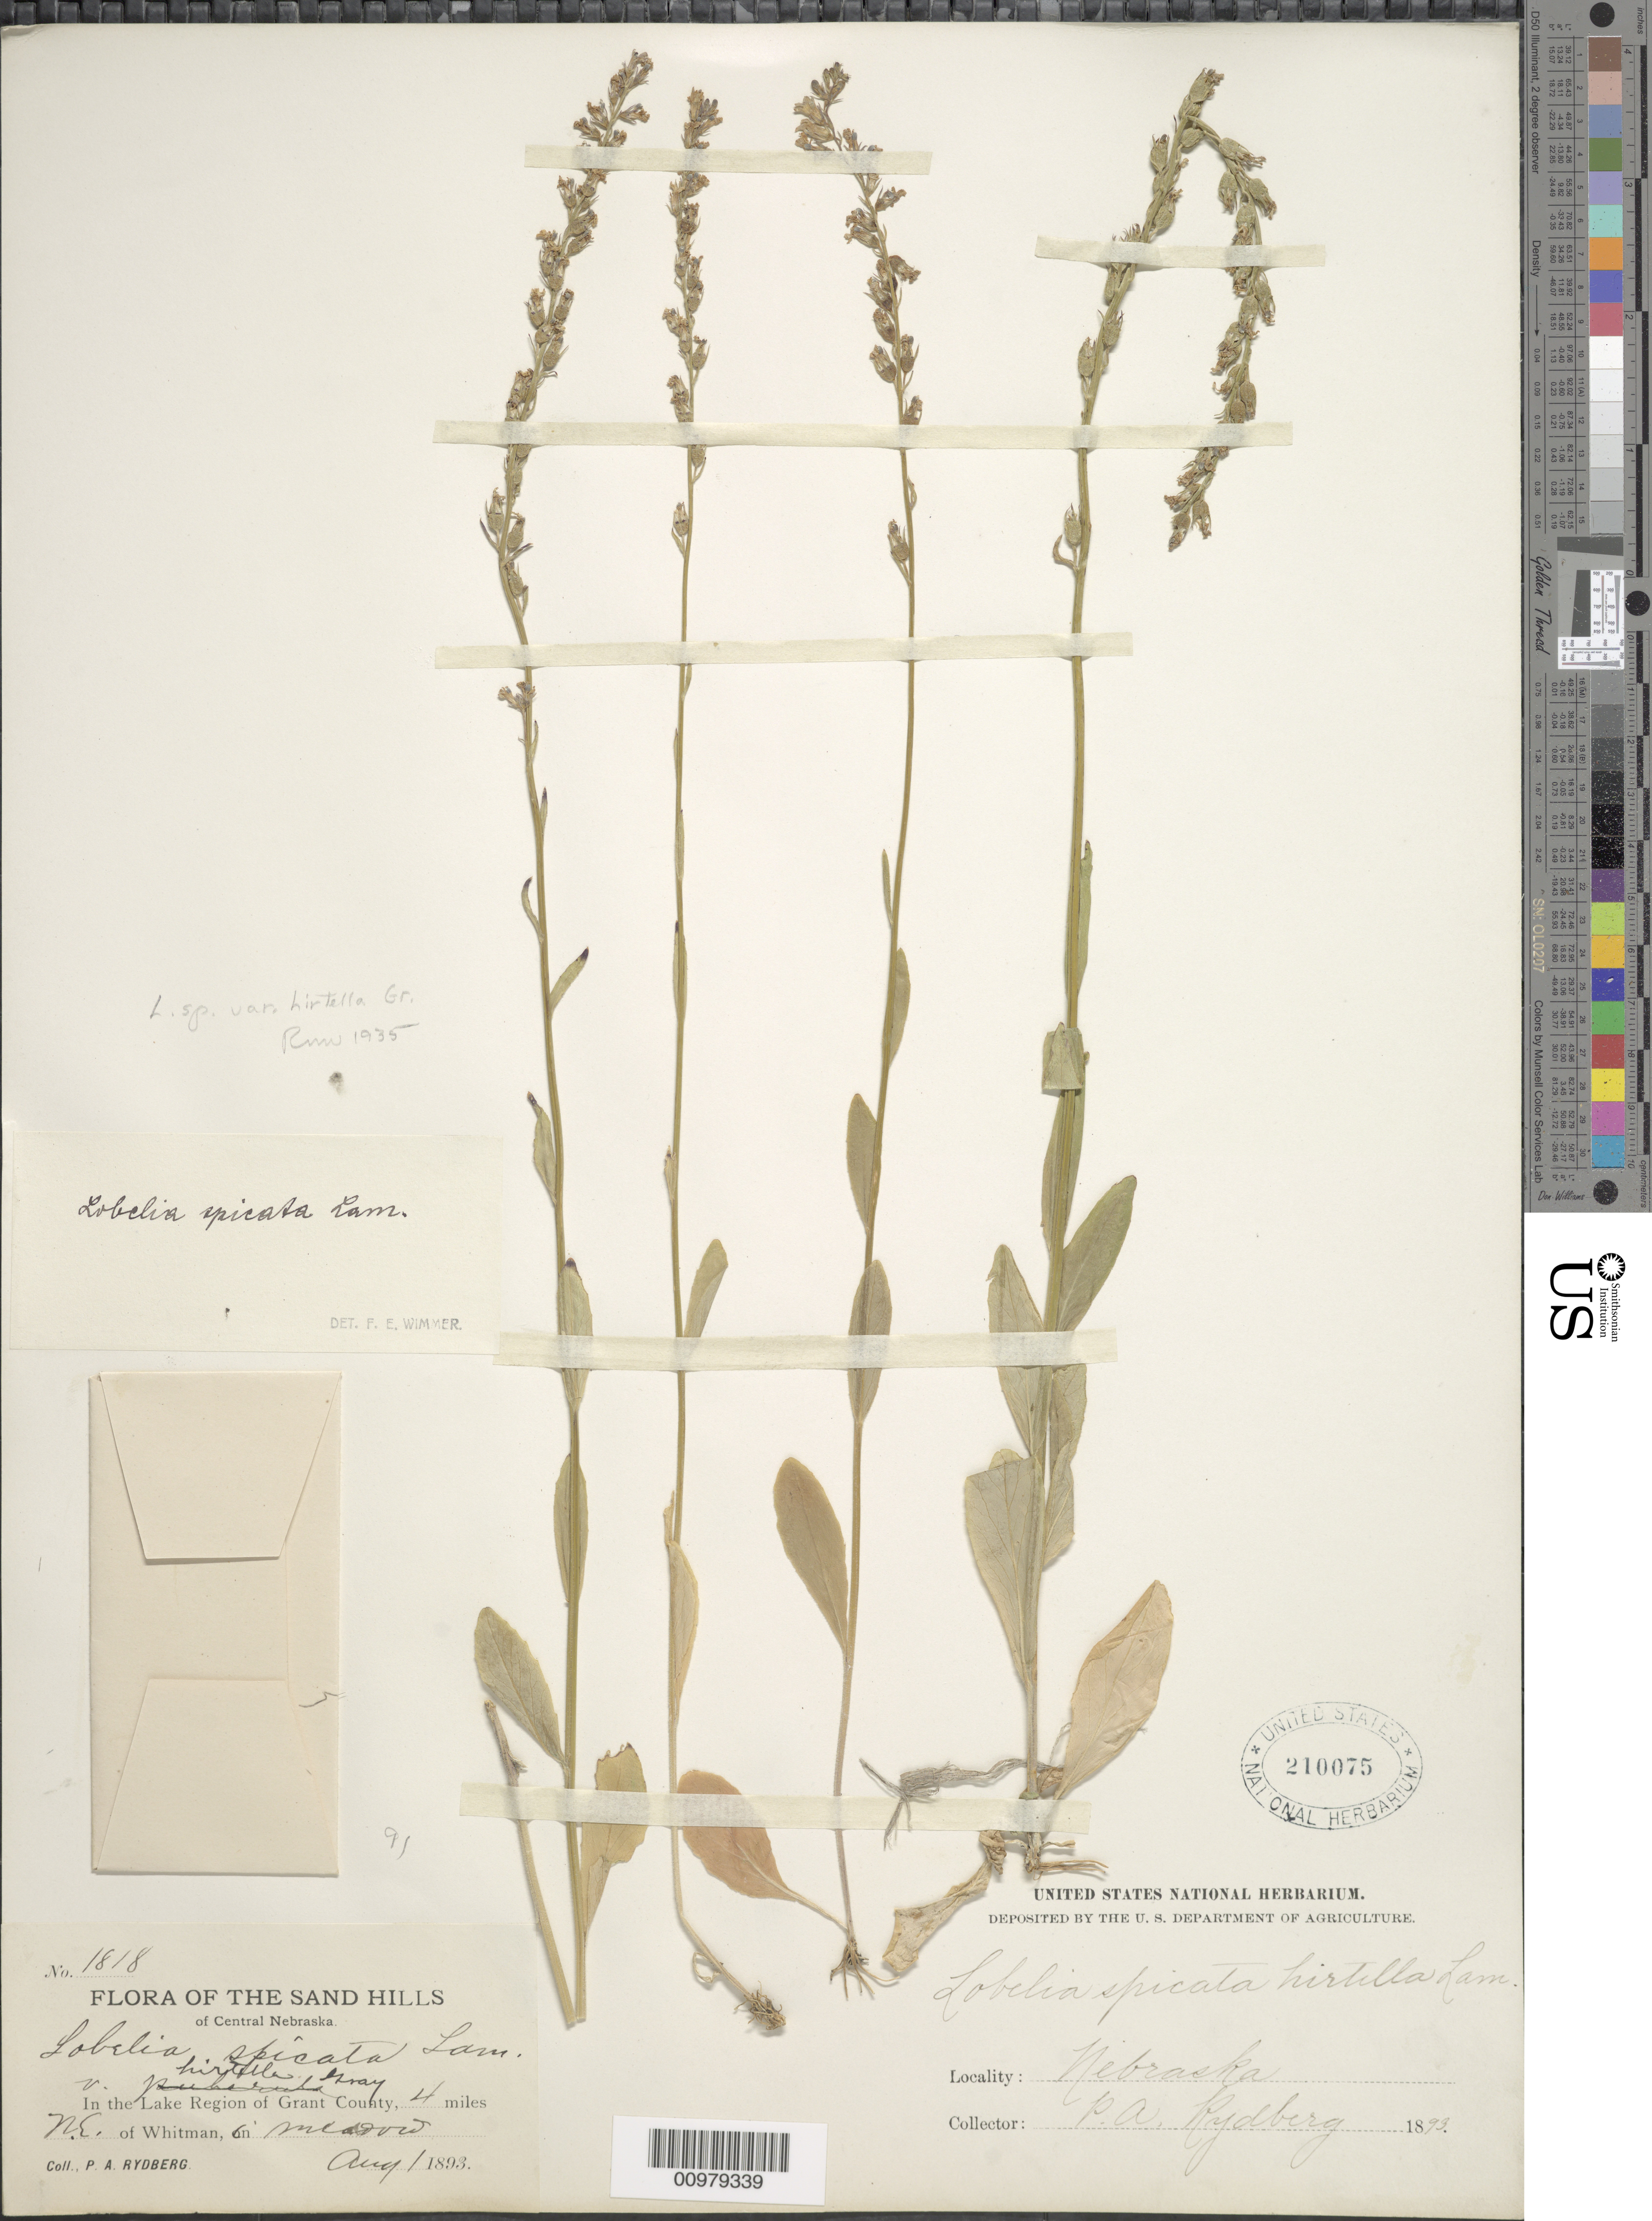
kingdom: Plantae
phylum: Tracheophyta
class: Magnoliopsida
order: Asterales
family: Campanulaceae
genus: Lobelia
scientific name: Lobelia spicata var. hirtella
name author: A. Gray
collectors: P. A. Rydberg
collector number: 1818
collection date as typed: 01 Aug 1893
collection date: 1893-08-01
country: United States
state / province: Nebraska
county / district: Grant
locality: Lake region, 4 miles NE of Whitman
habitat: in meadow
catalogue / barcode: US 210075